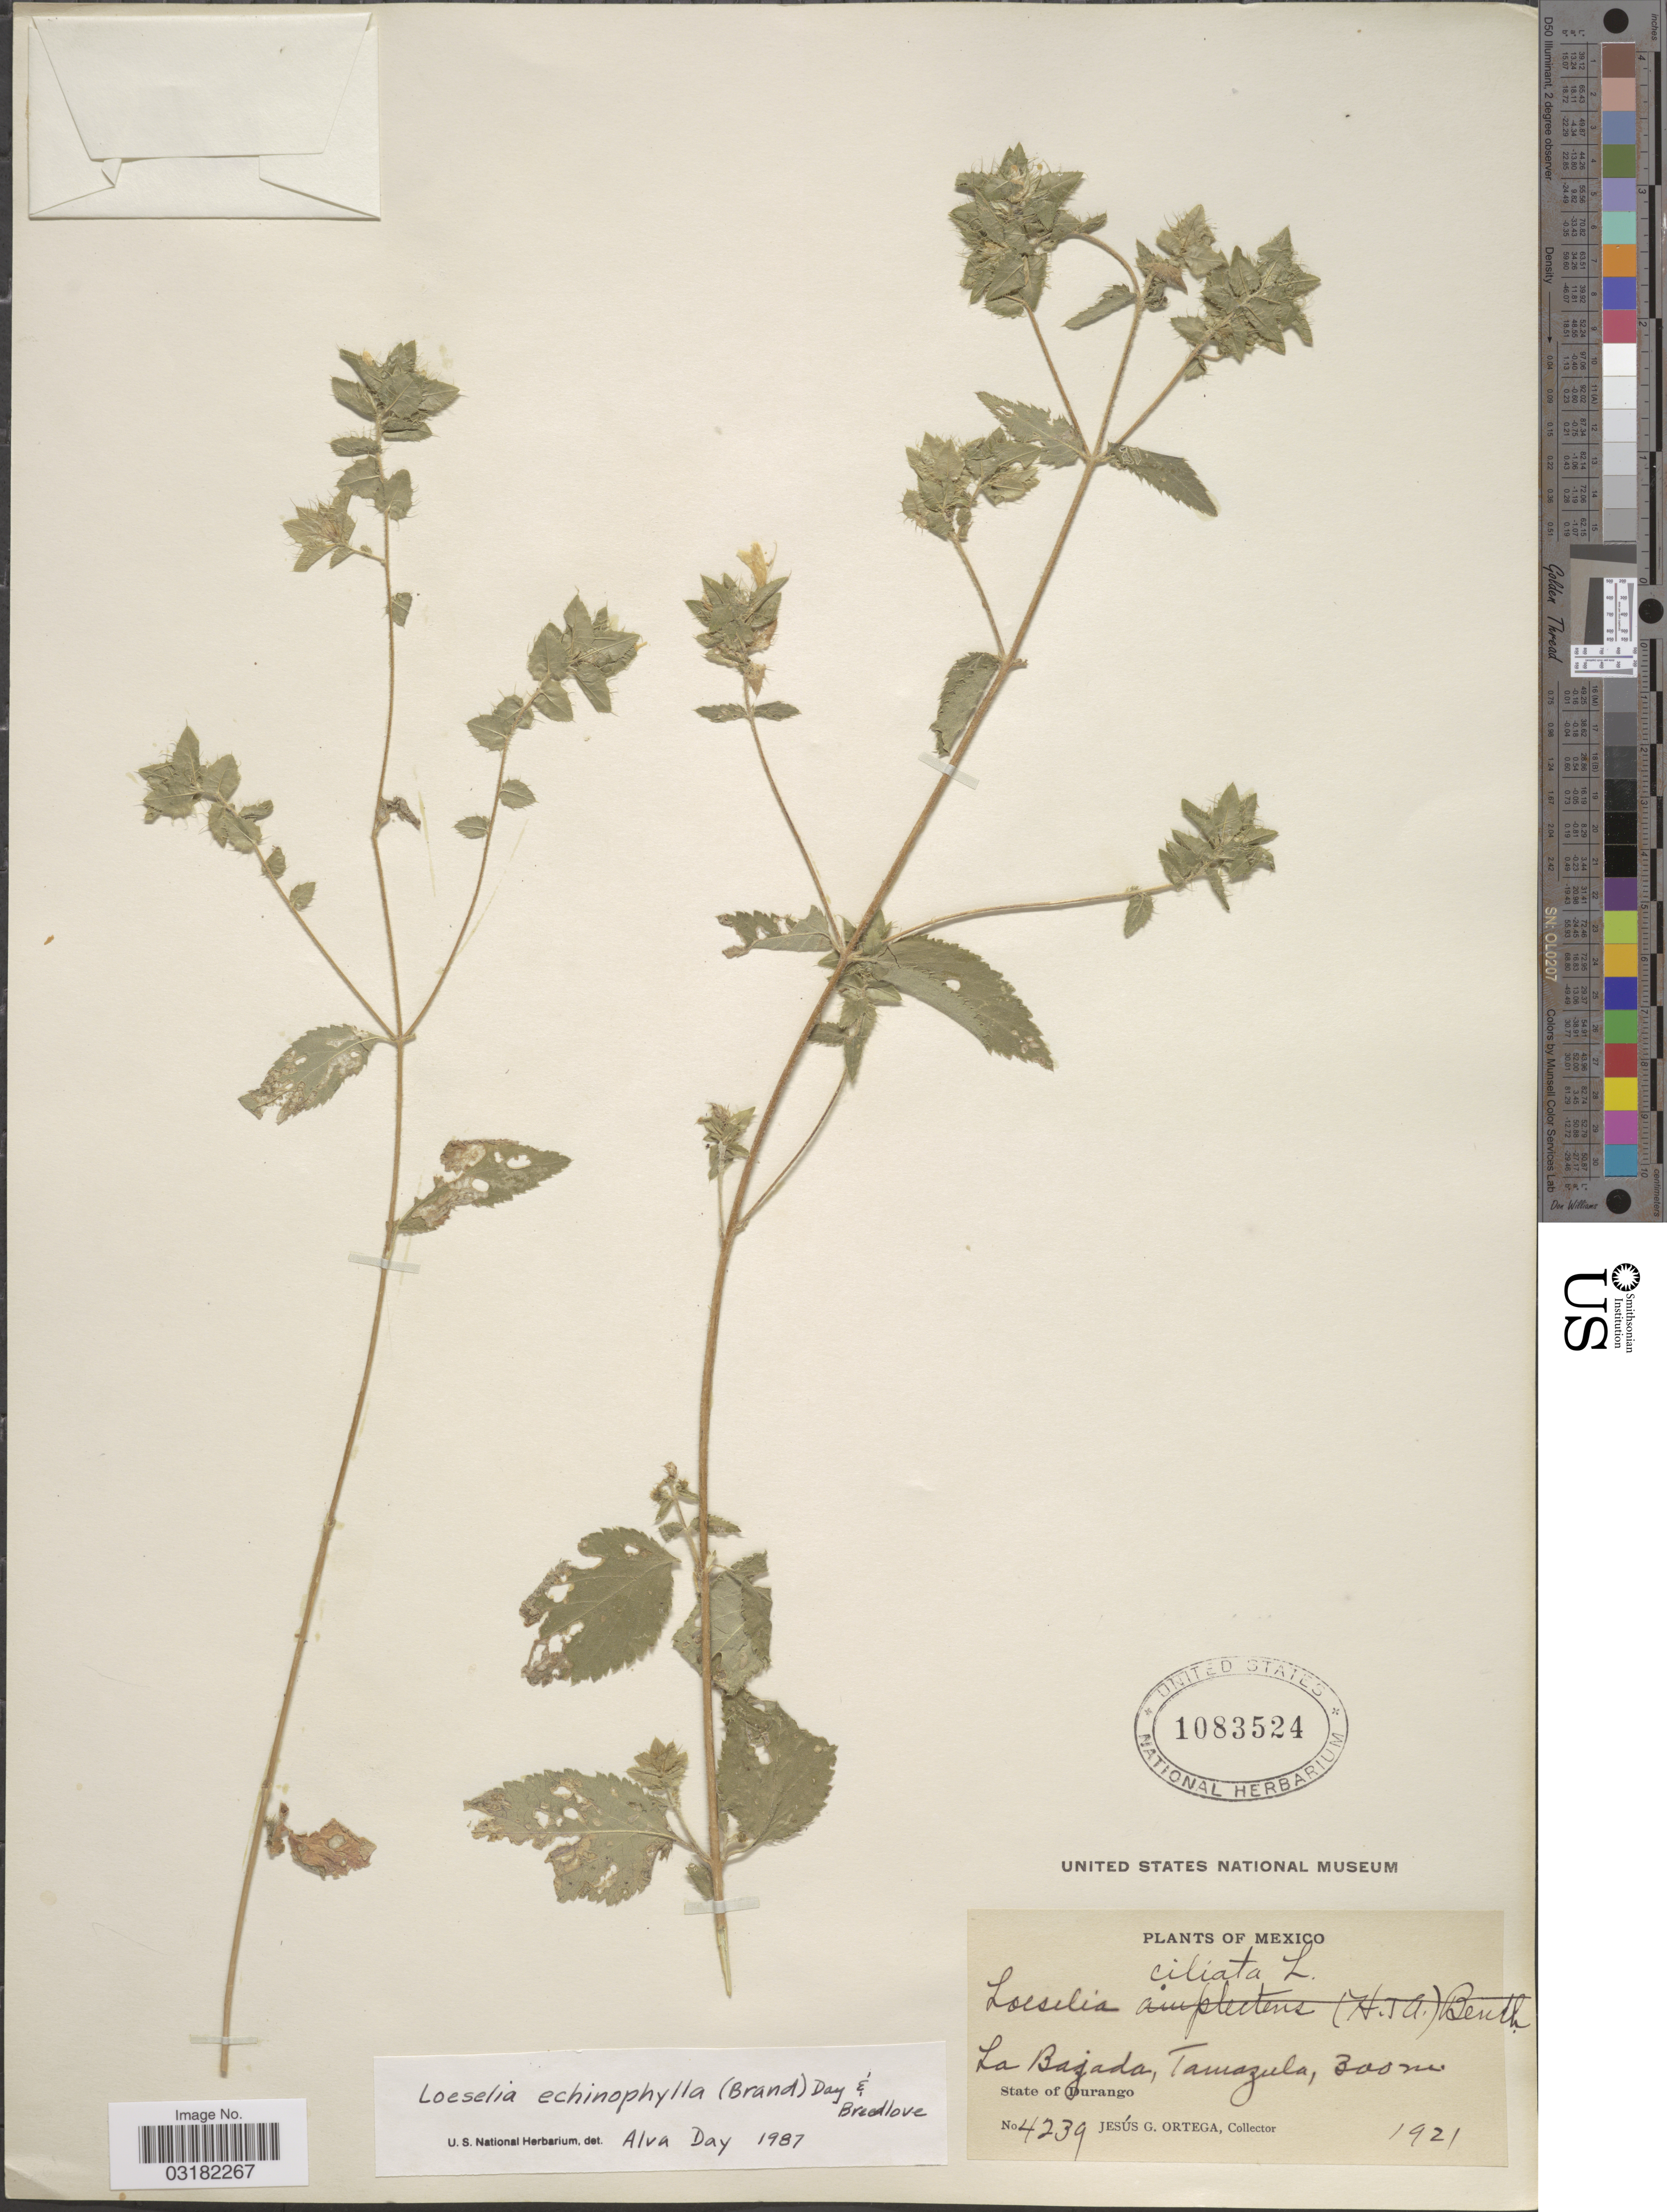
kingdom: Plantae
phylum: Tracheophyta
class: Magnoliopsida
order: Ericales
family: Polemoniaceae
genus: Loeselia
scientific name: Loeselia echinophylla (Brand) Day & Breedlove comb. nov. ined.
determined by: Day, Alva George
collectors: J. Ortega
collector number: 4239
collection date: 1921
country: Mexico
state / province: Durango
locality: La Bajada, Tamazula.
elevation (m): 300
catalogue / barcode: US 1083524